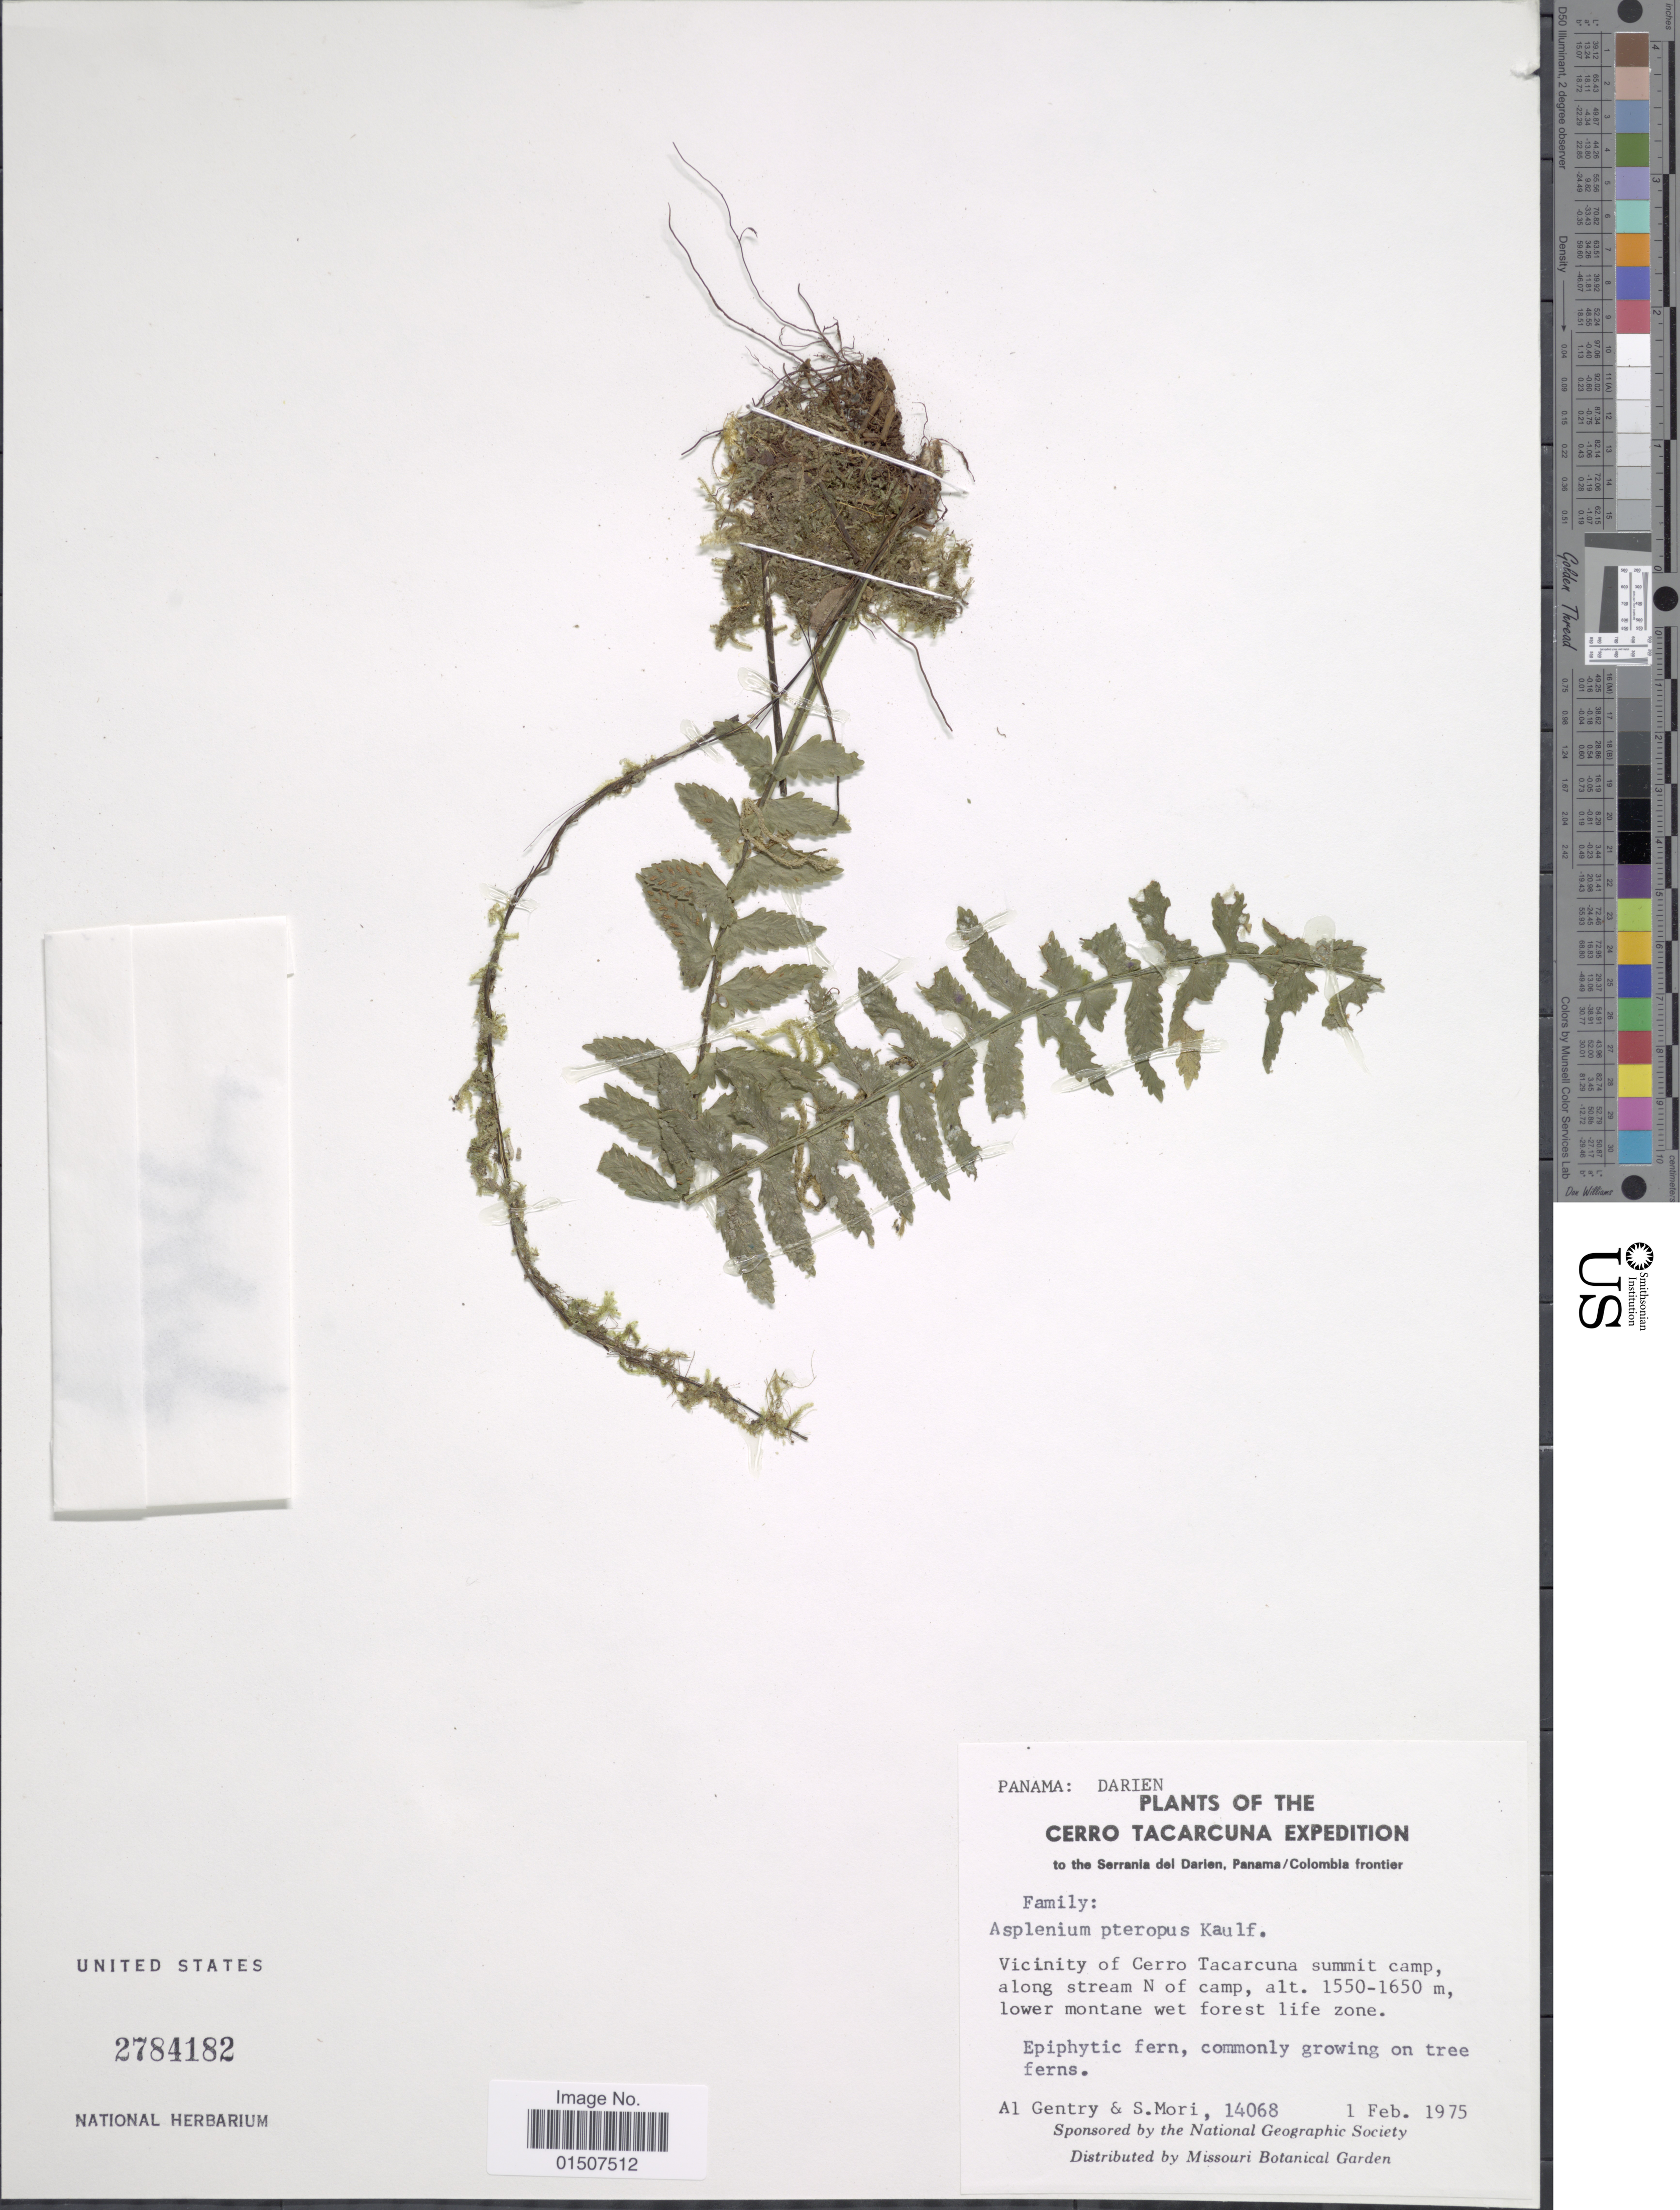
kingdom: Plantae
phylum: Tracheophyta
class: Polypodiopsida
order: Polypodiales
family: Aspleniaceae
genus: Asplenium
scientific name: Asplenium pteropus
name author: Kaulf.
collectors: A. H. Gentry & S. Mori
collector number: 14068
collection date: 1975-02-01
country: Panama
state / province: Darién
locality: Vicinity of Cerro Tacarcuna summit camp, along stream N of camp.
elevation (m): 1550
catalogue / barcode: US 2784182